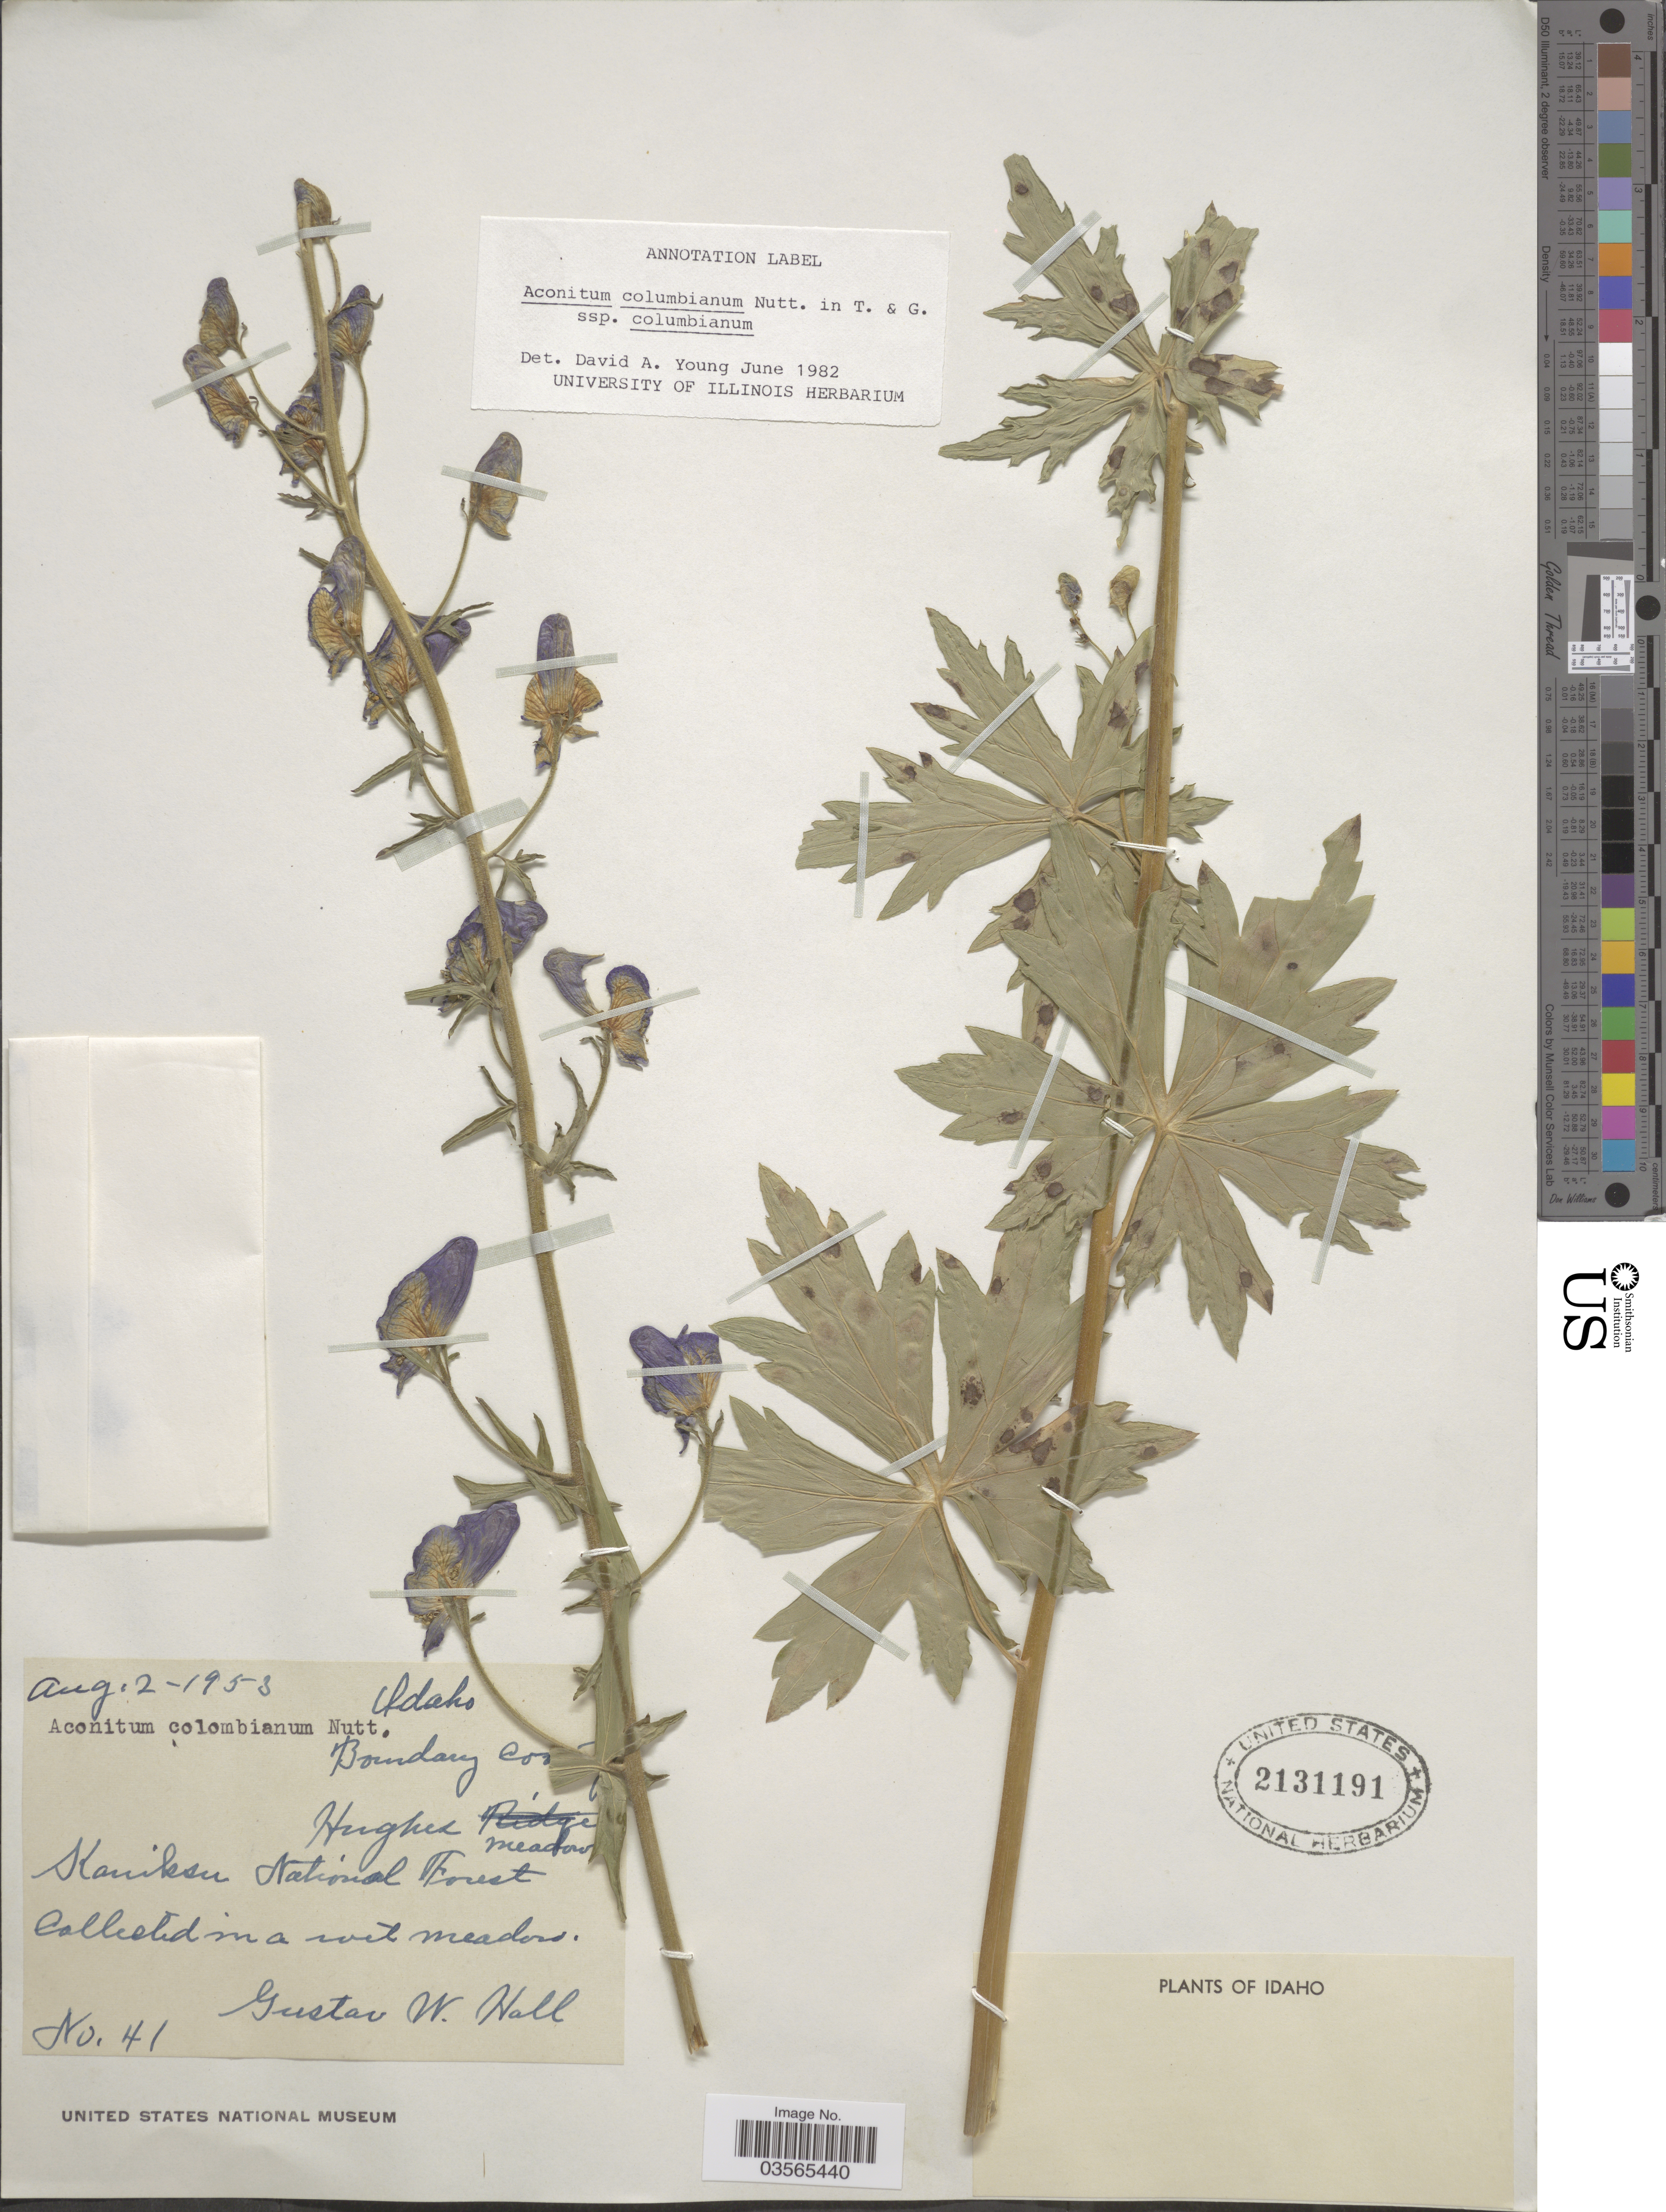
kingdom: Plantae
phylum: Tracheophyta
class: Magnoliopsida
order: Ranunculales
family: Ranunculaceae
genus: Aconitum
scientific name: Aconitum columbianum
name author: Nutt.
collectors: G. Hall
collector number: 41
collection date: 1953-08-02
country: United States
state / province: Idaho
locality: Boundary County. Hughes Meadow. Kaniksu National Forest.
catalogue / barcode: US 2131191